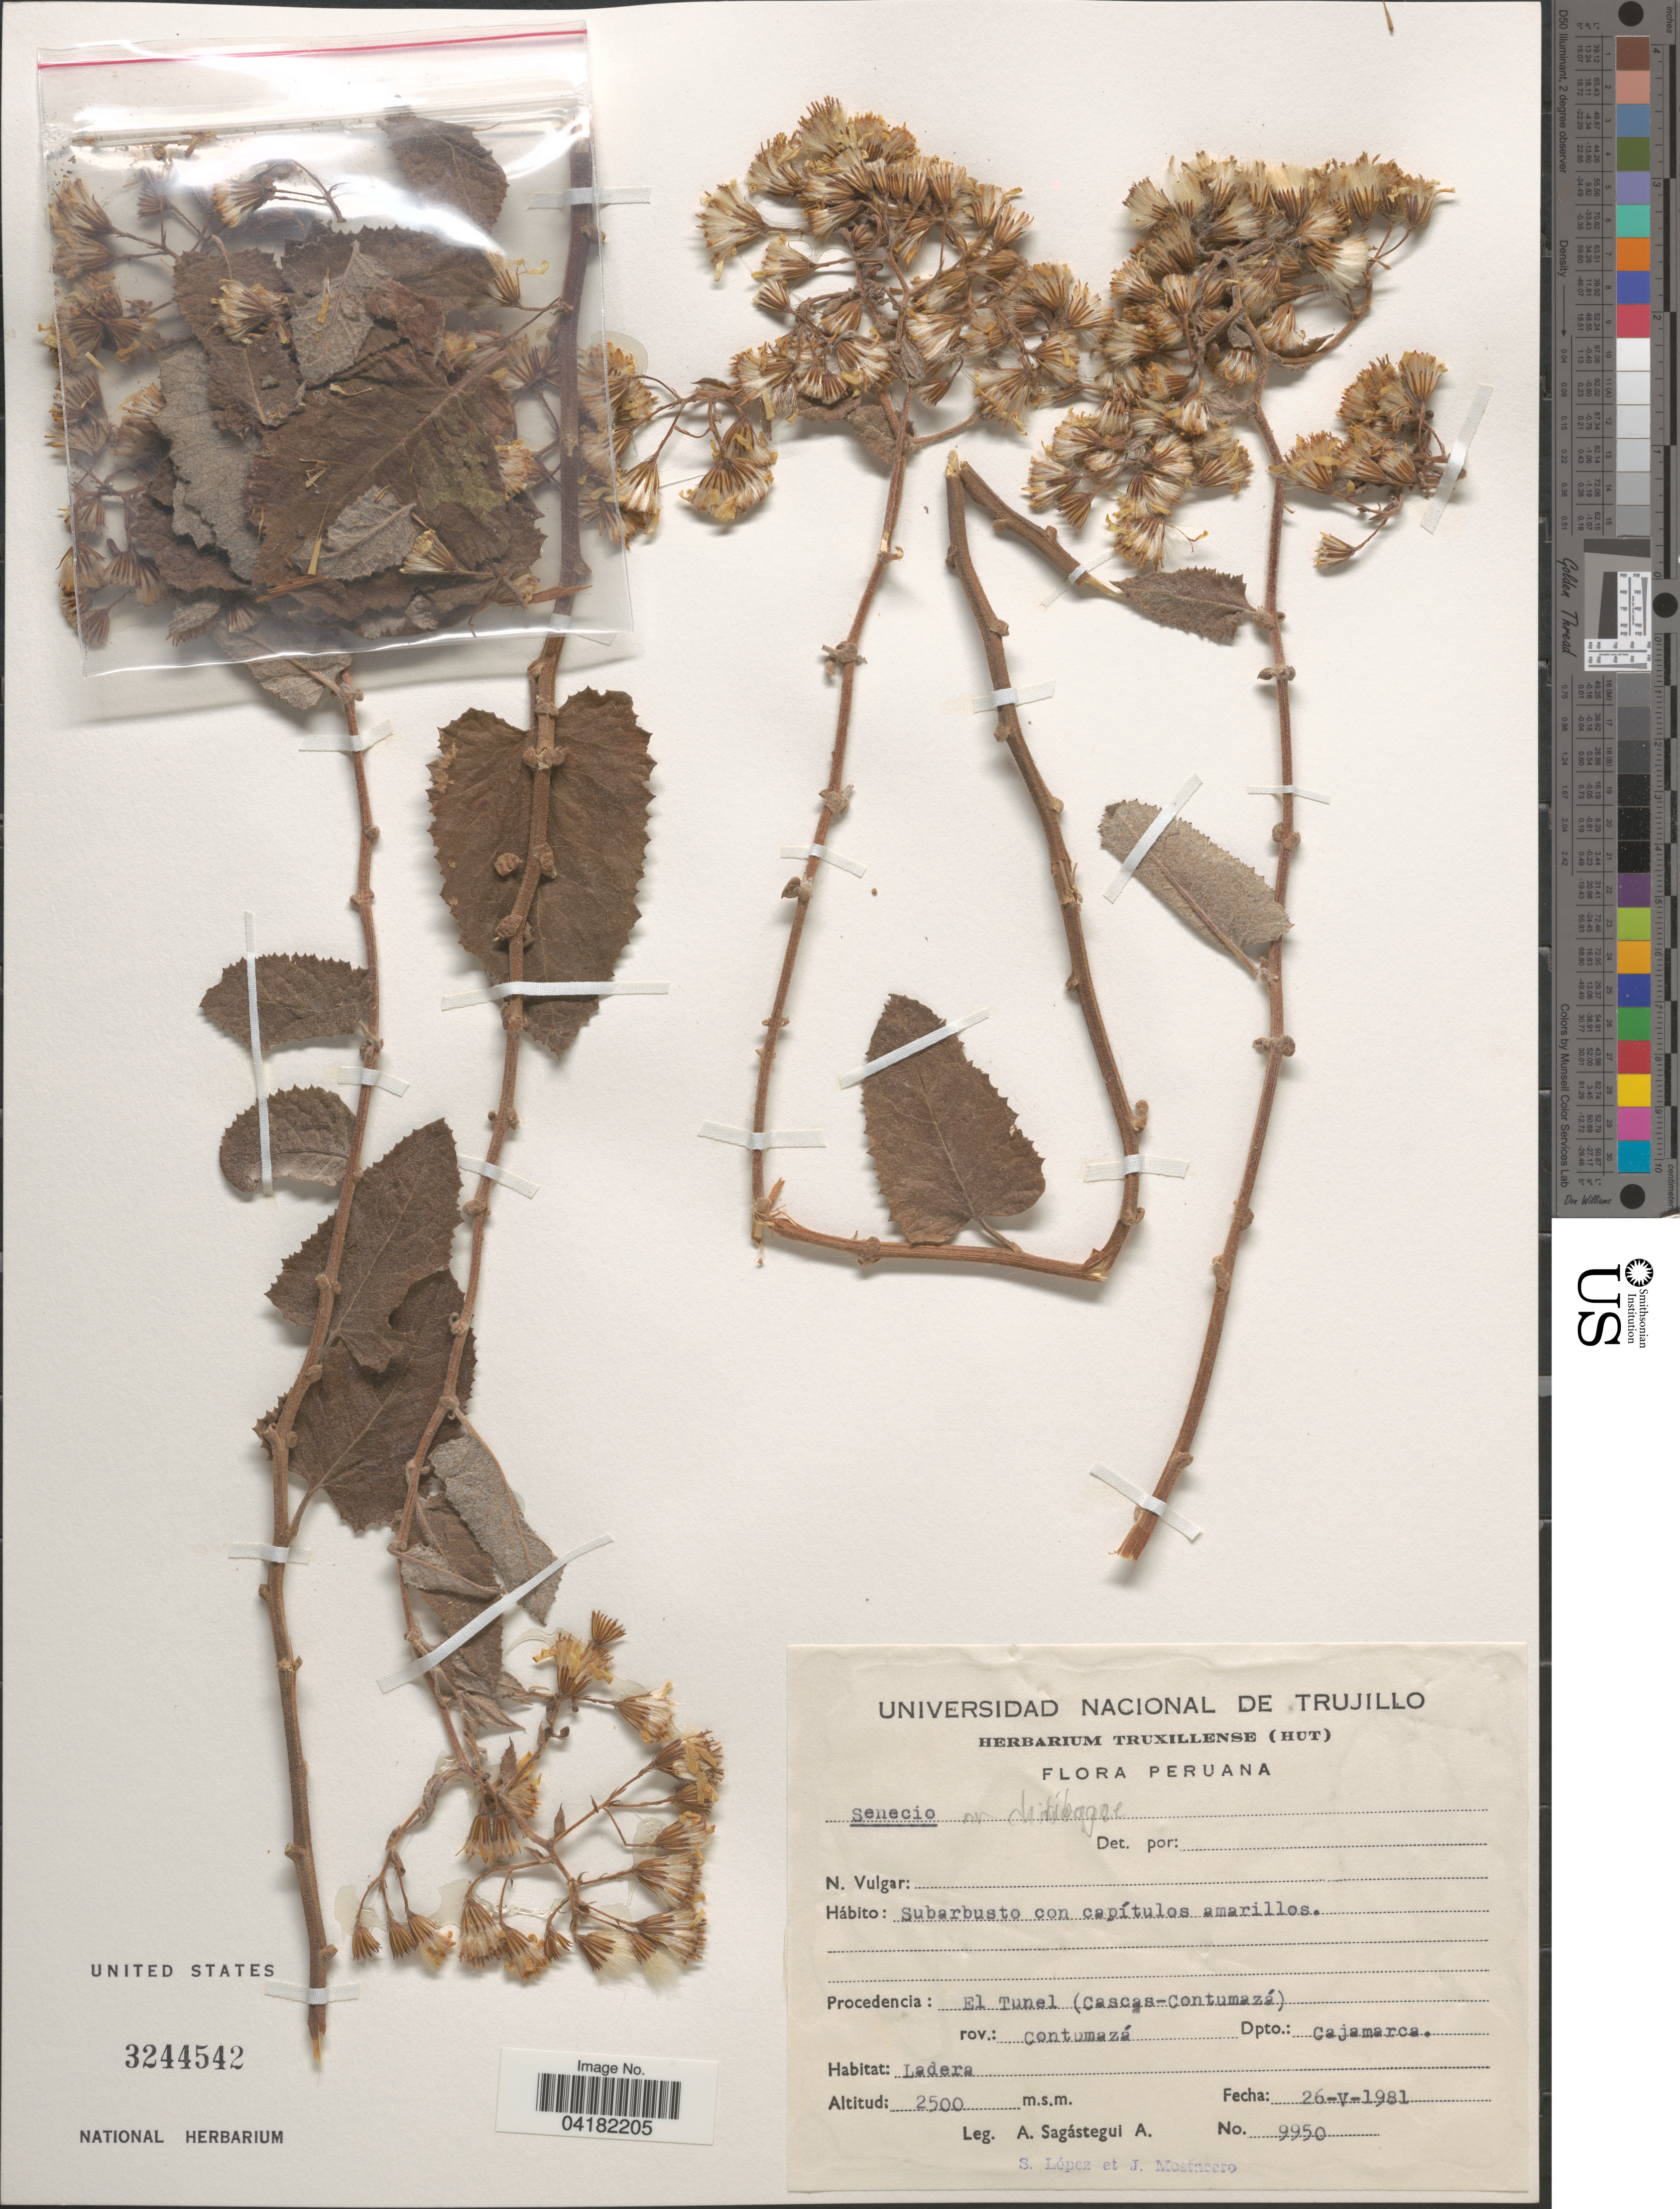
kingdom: Plantae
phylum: Tracheophyta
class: Magnoliopsida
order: Asterales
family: Asteraceae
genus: Senecio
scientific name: Senecio sp.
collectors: A. Sagástegui A., S. Lopez & J. Mostacero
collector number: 9950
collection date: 1981-05-26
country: Peru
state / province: Cajamarca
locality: Peruana. Procedencia: El Tunel (Cascas-Contumazá). rov.: Contumazá. Dpto.: Cajamarca.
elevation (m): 2500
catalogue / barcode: US 3244542